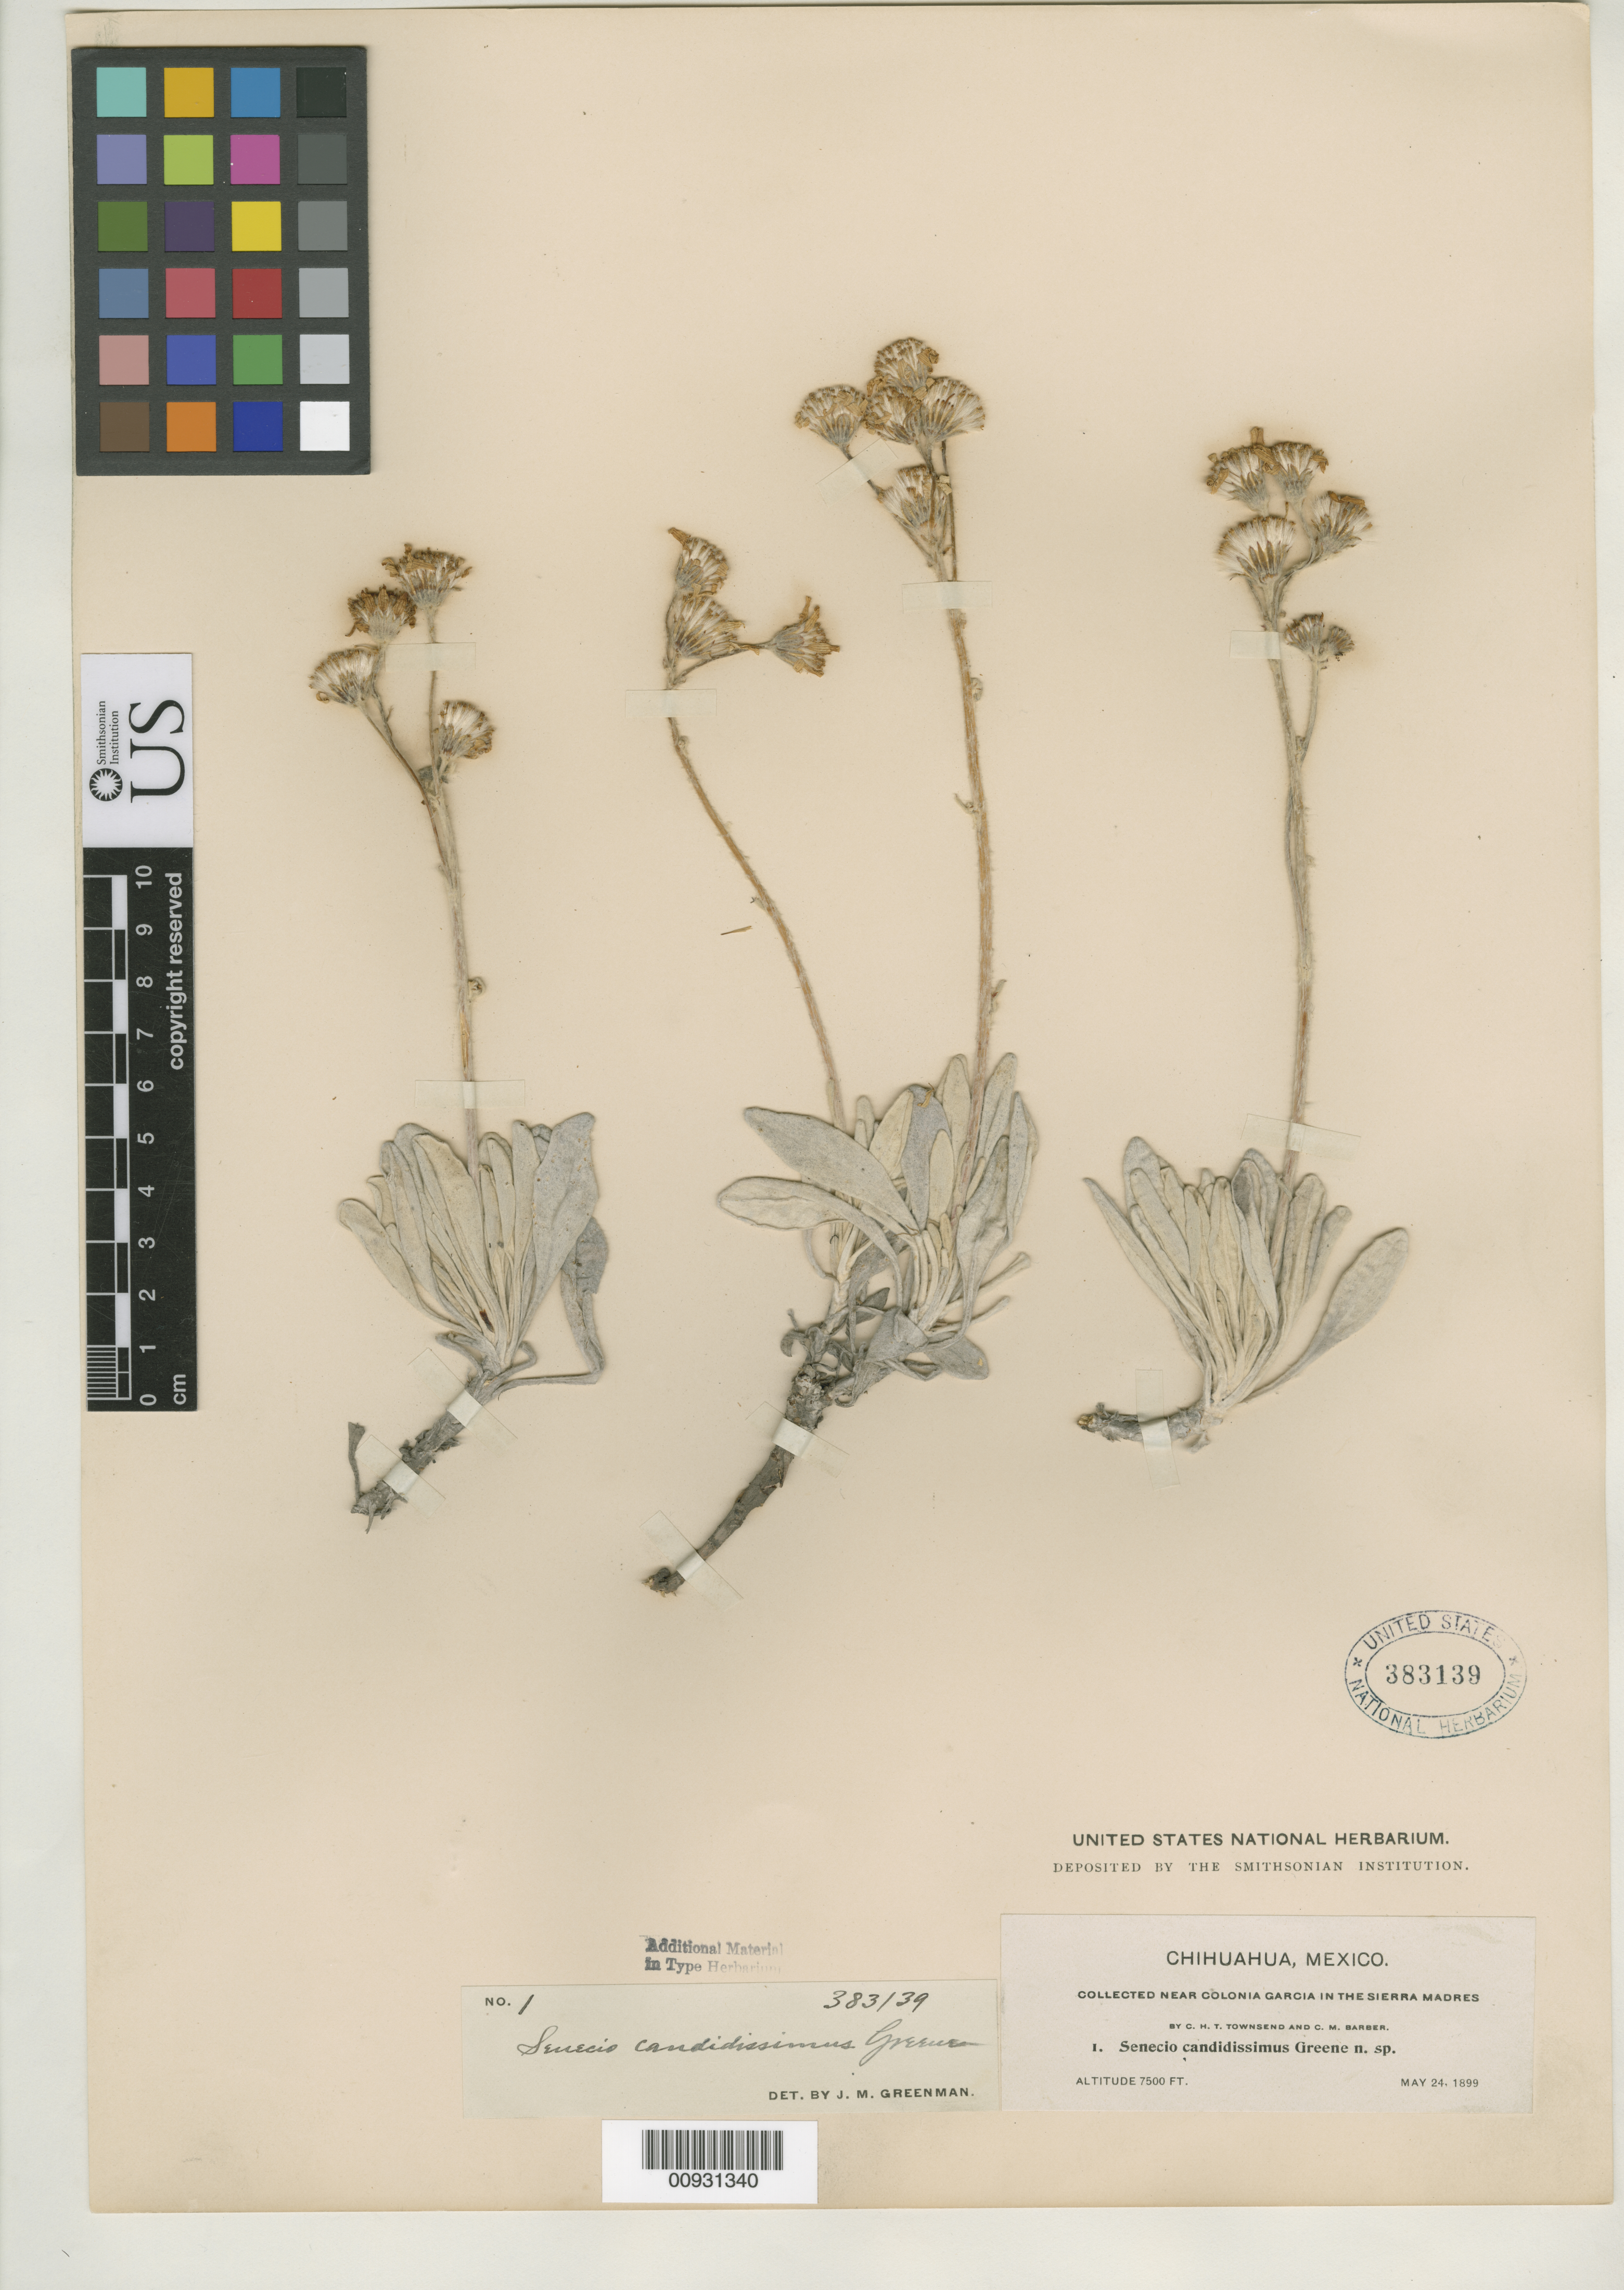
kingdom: Plantae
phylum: Tracheophyta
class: Magnoliopsida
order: Asterales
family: Asteraceae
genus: Senecio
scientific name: Senecio candidissimus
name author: Greene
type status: Isotype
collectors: C. H. T. Townsend & C. Barber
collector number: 1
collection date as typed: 24 May 1899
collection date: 1899-05-24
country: Mexico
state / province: Chihuahua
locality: Near Colonía Garcia in the Sierrra Madres.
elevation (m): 2286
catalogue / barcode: US 383139